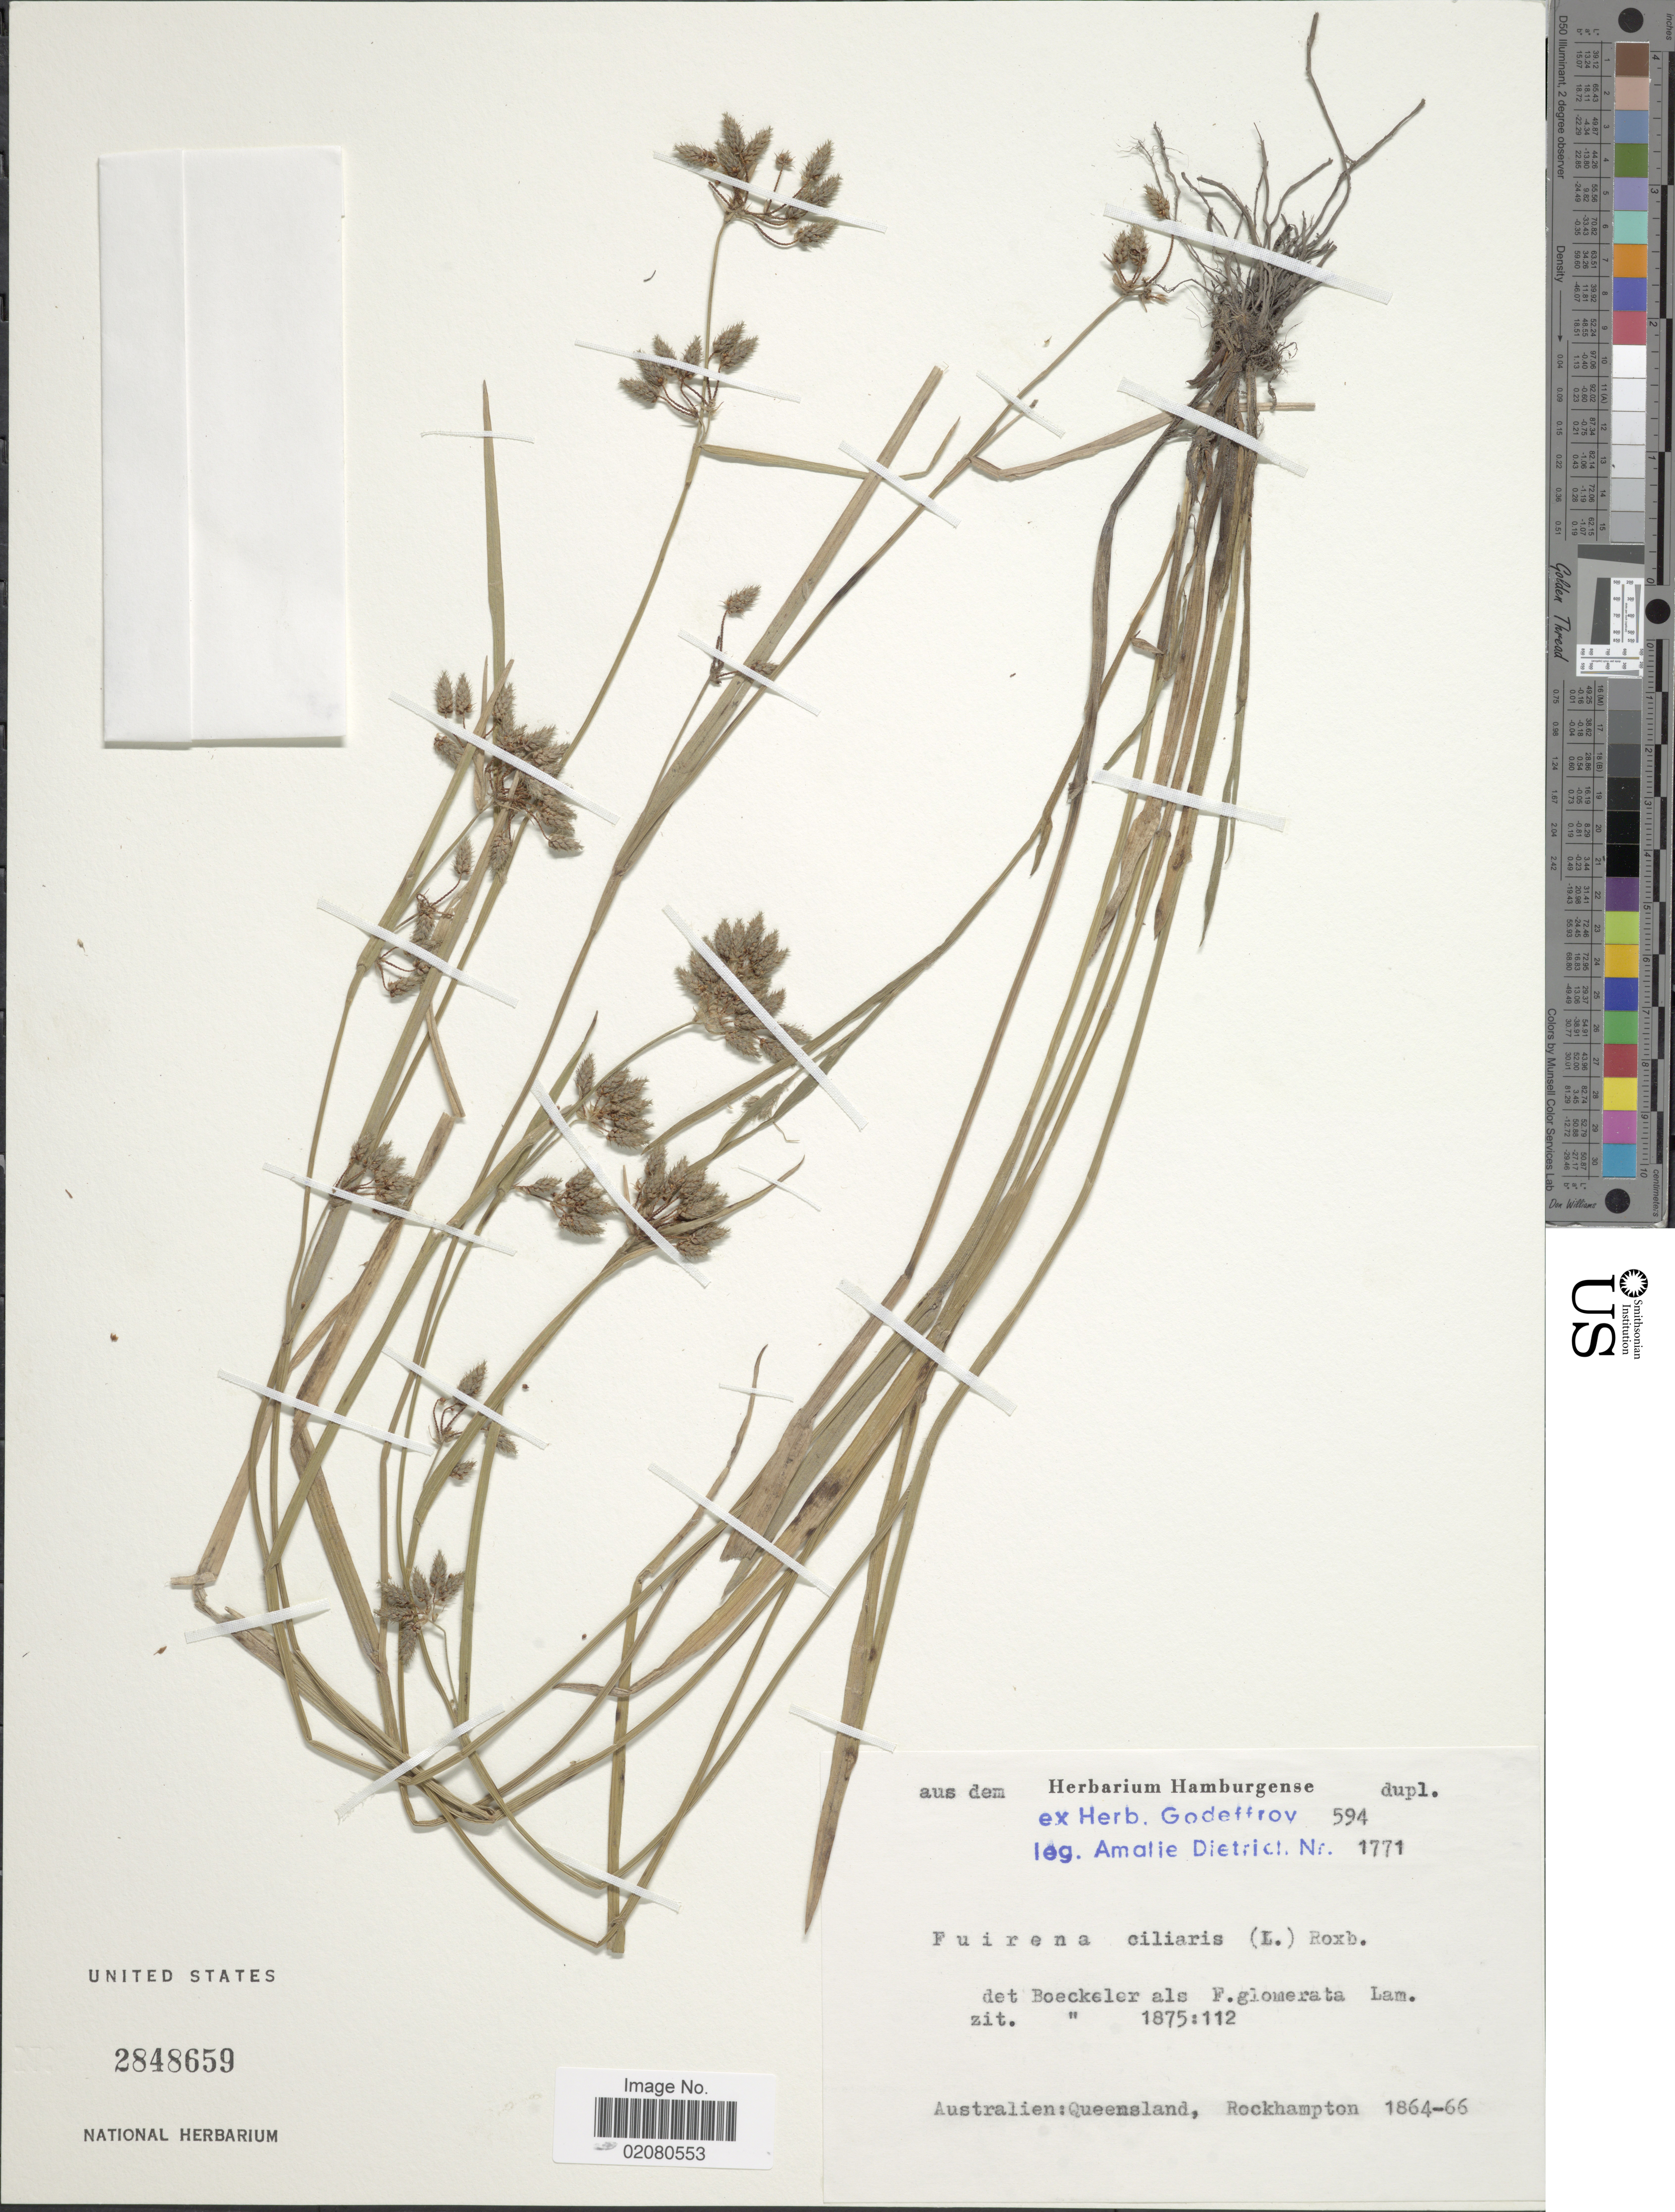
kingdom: Plantae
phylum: Tracheophyta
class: Liliopsida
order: Poales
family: Cyperaceae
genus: Fuirena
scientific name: Fuirena ciliaris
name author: (L.) Roxb.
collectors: A. Dietrich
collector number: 1771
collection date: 1864/1866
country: Australia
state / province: Queensland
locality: Rockhampton.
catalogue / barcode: US 2848659